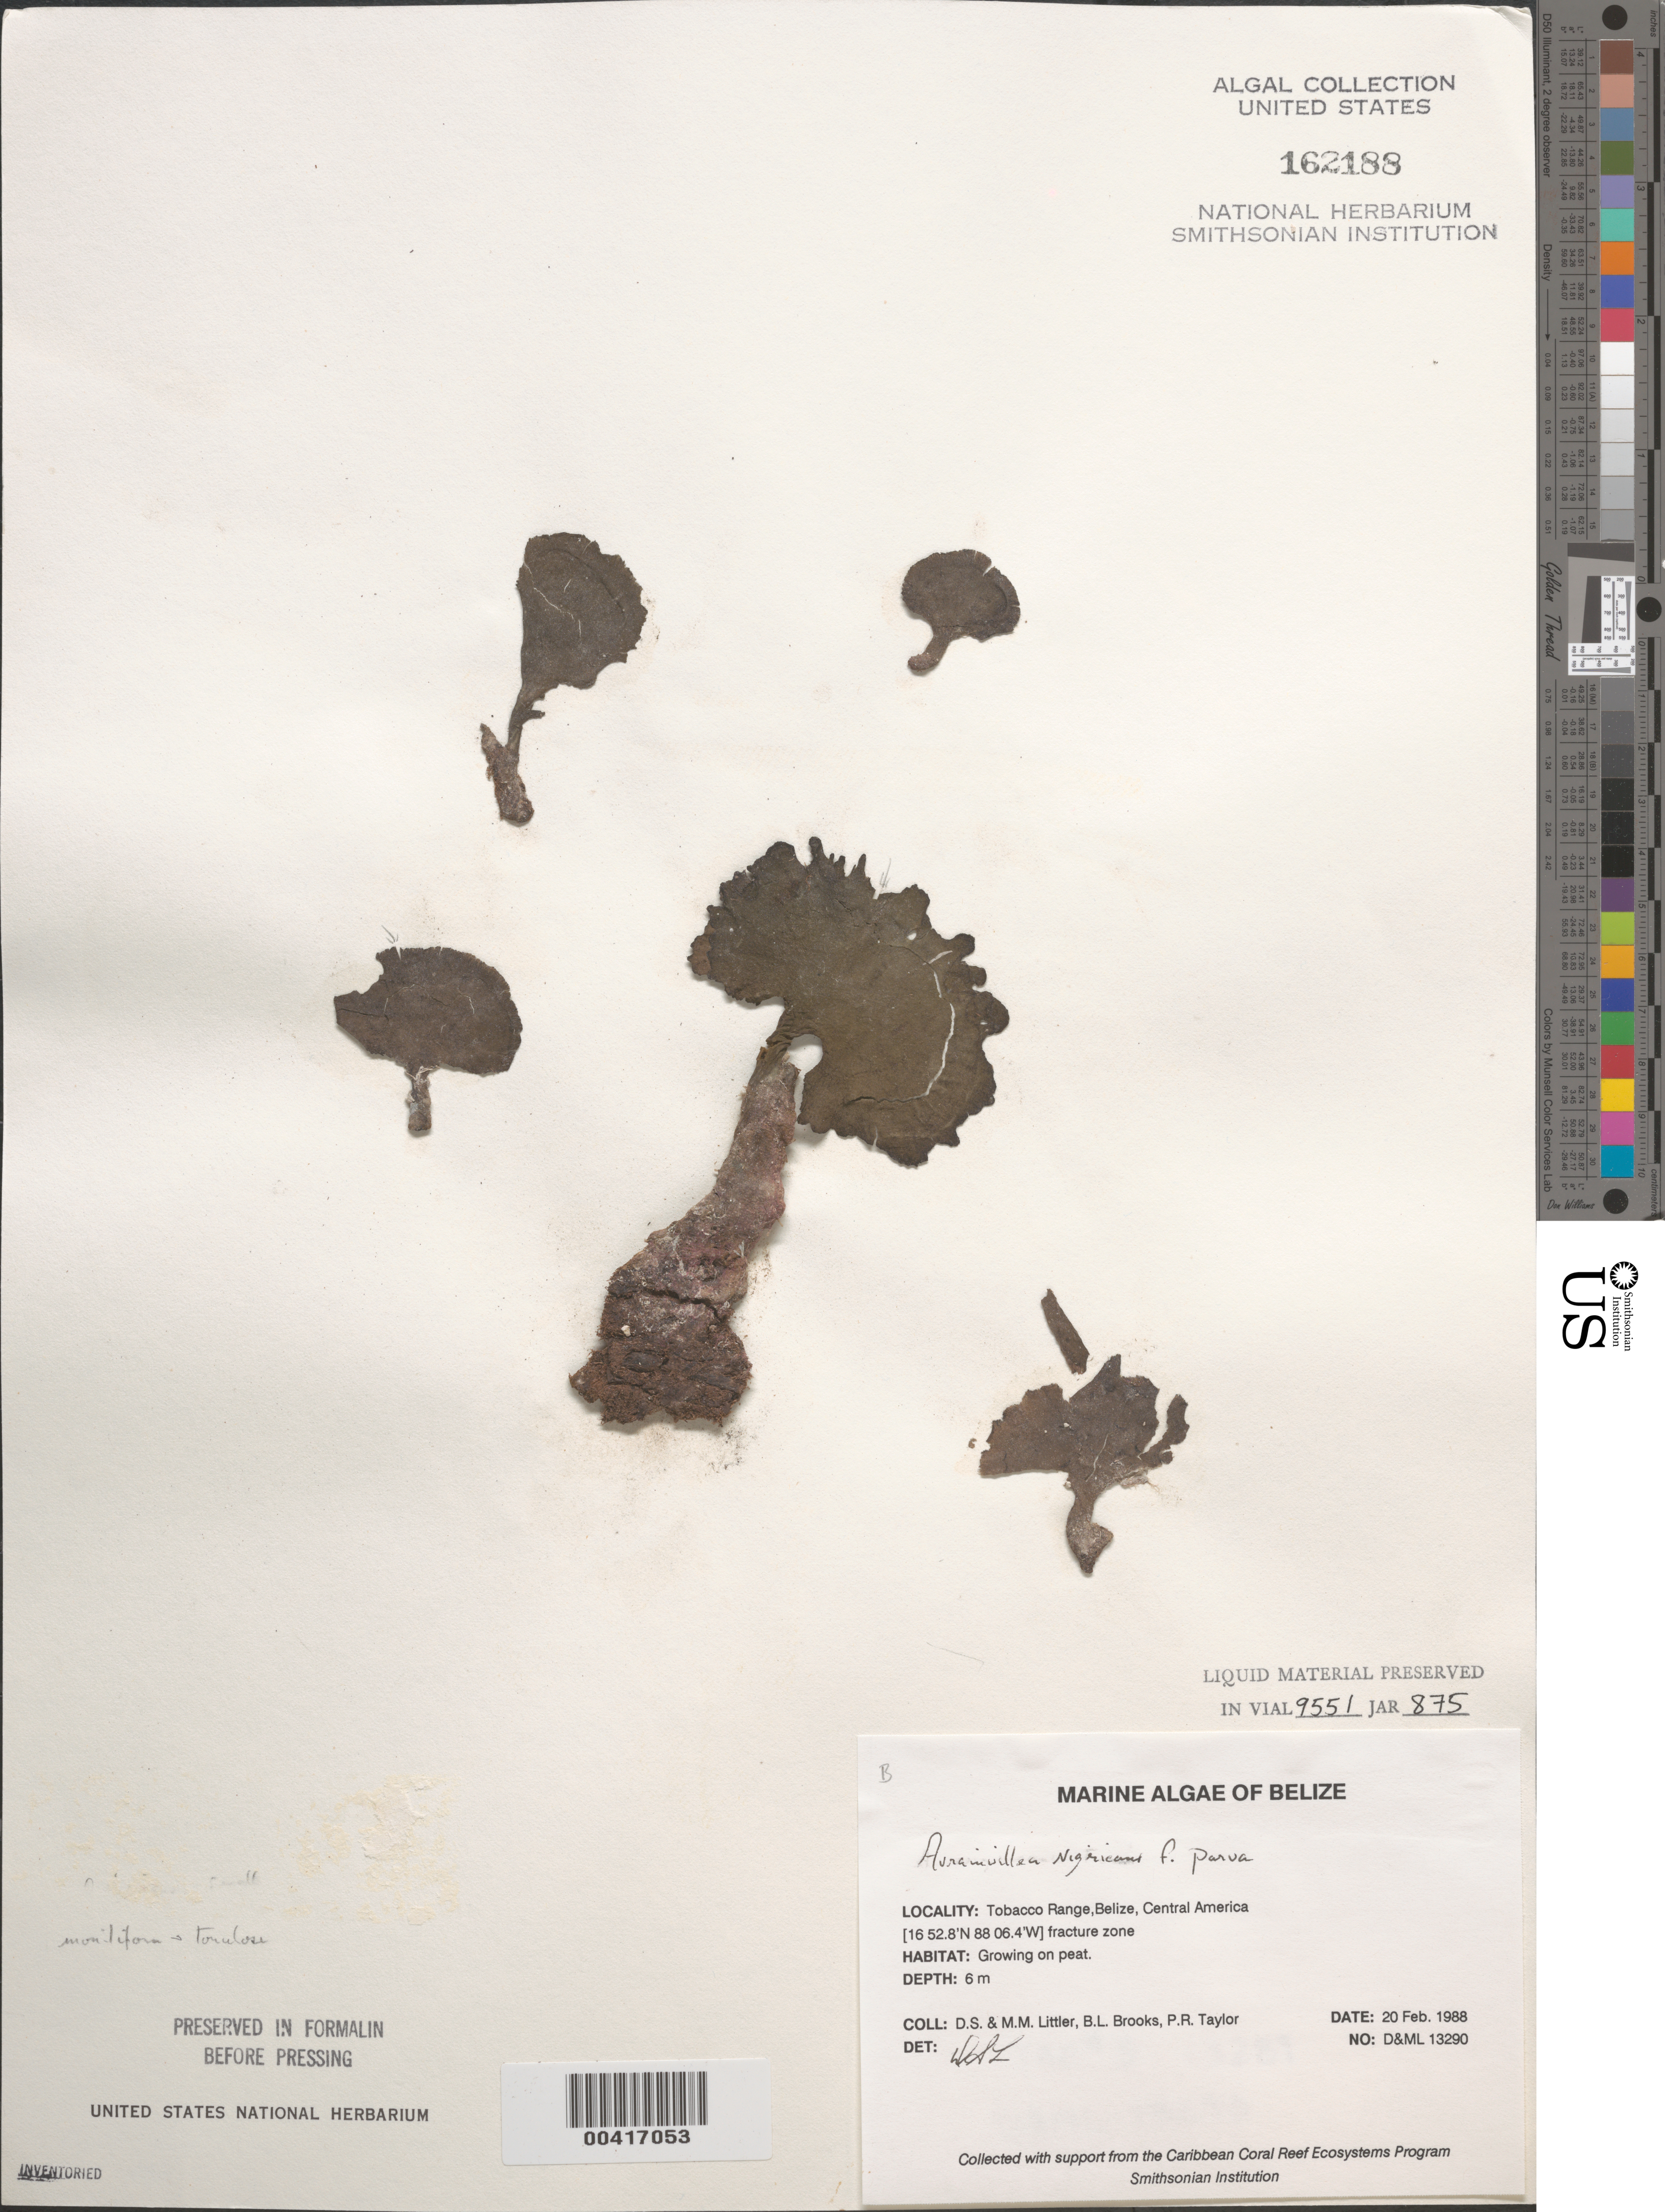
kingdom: Plantae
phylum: Chlorophyta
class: Ulvophyceae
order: Bryopsidales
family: Dichotomosiphonaceae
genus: Avrainvillea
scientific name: Avrainvillea nigricans f. parva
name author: D.S. Littler & Littler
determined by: Littler, D. S.; Littler, M. M.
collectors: D. S. Littler, M. M. Littler, B. Brooks & P. R. Taylor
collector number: D&ML 13290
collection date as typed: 20 Feb 1988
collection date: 1988-02-20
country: Belize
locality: Tobacco Range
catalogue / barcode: US 162188